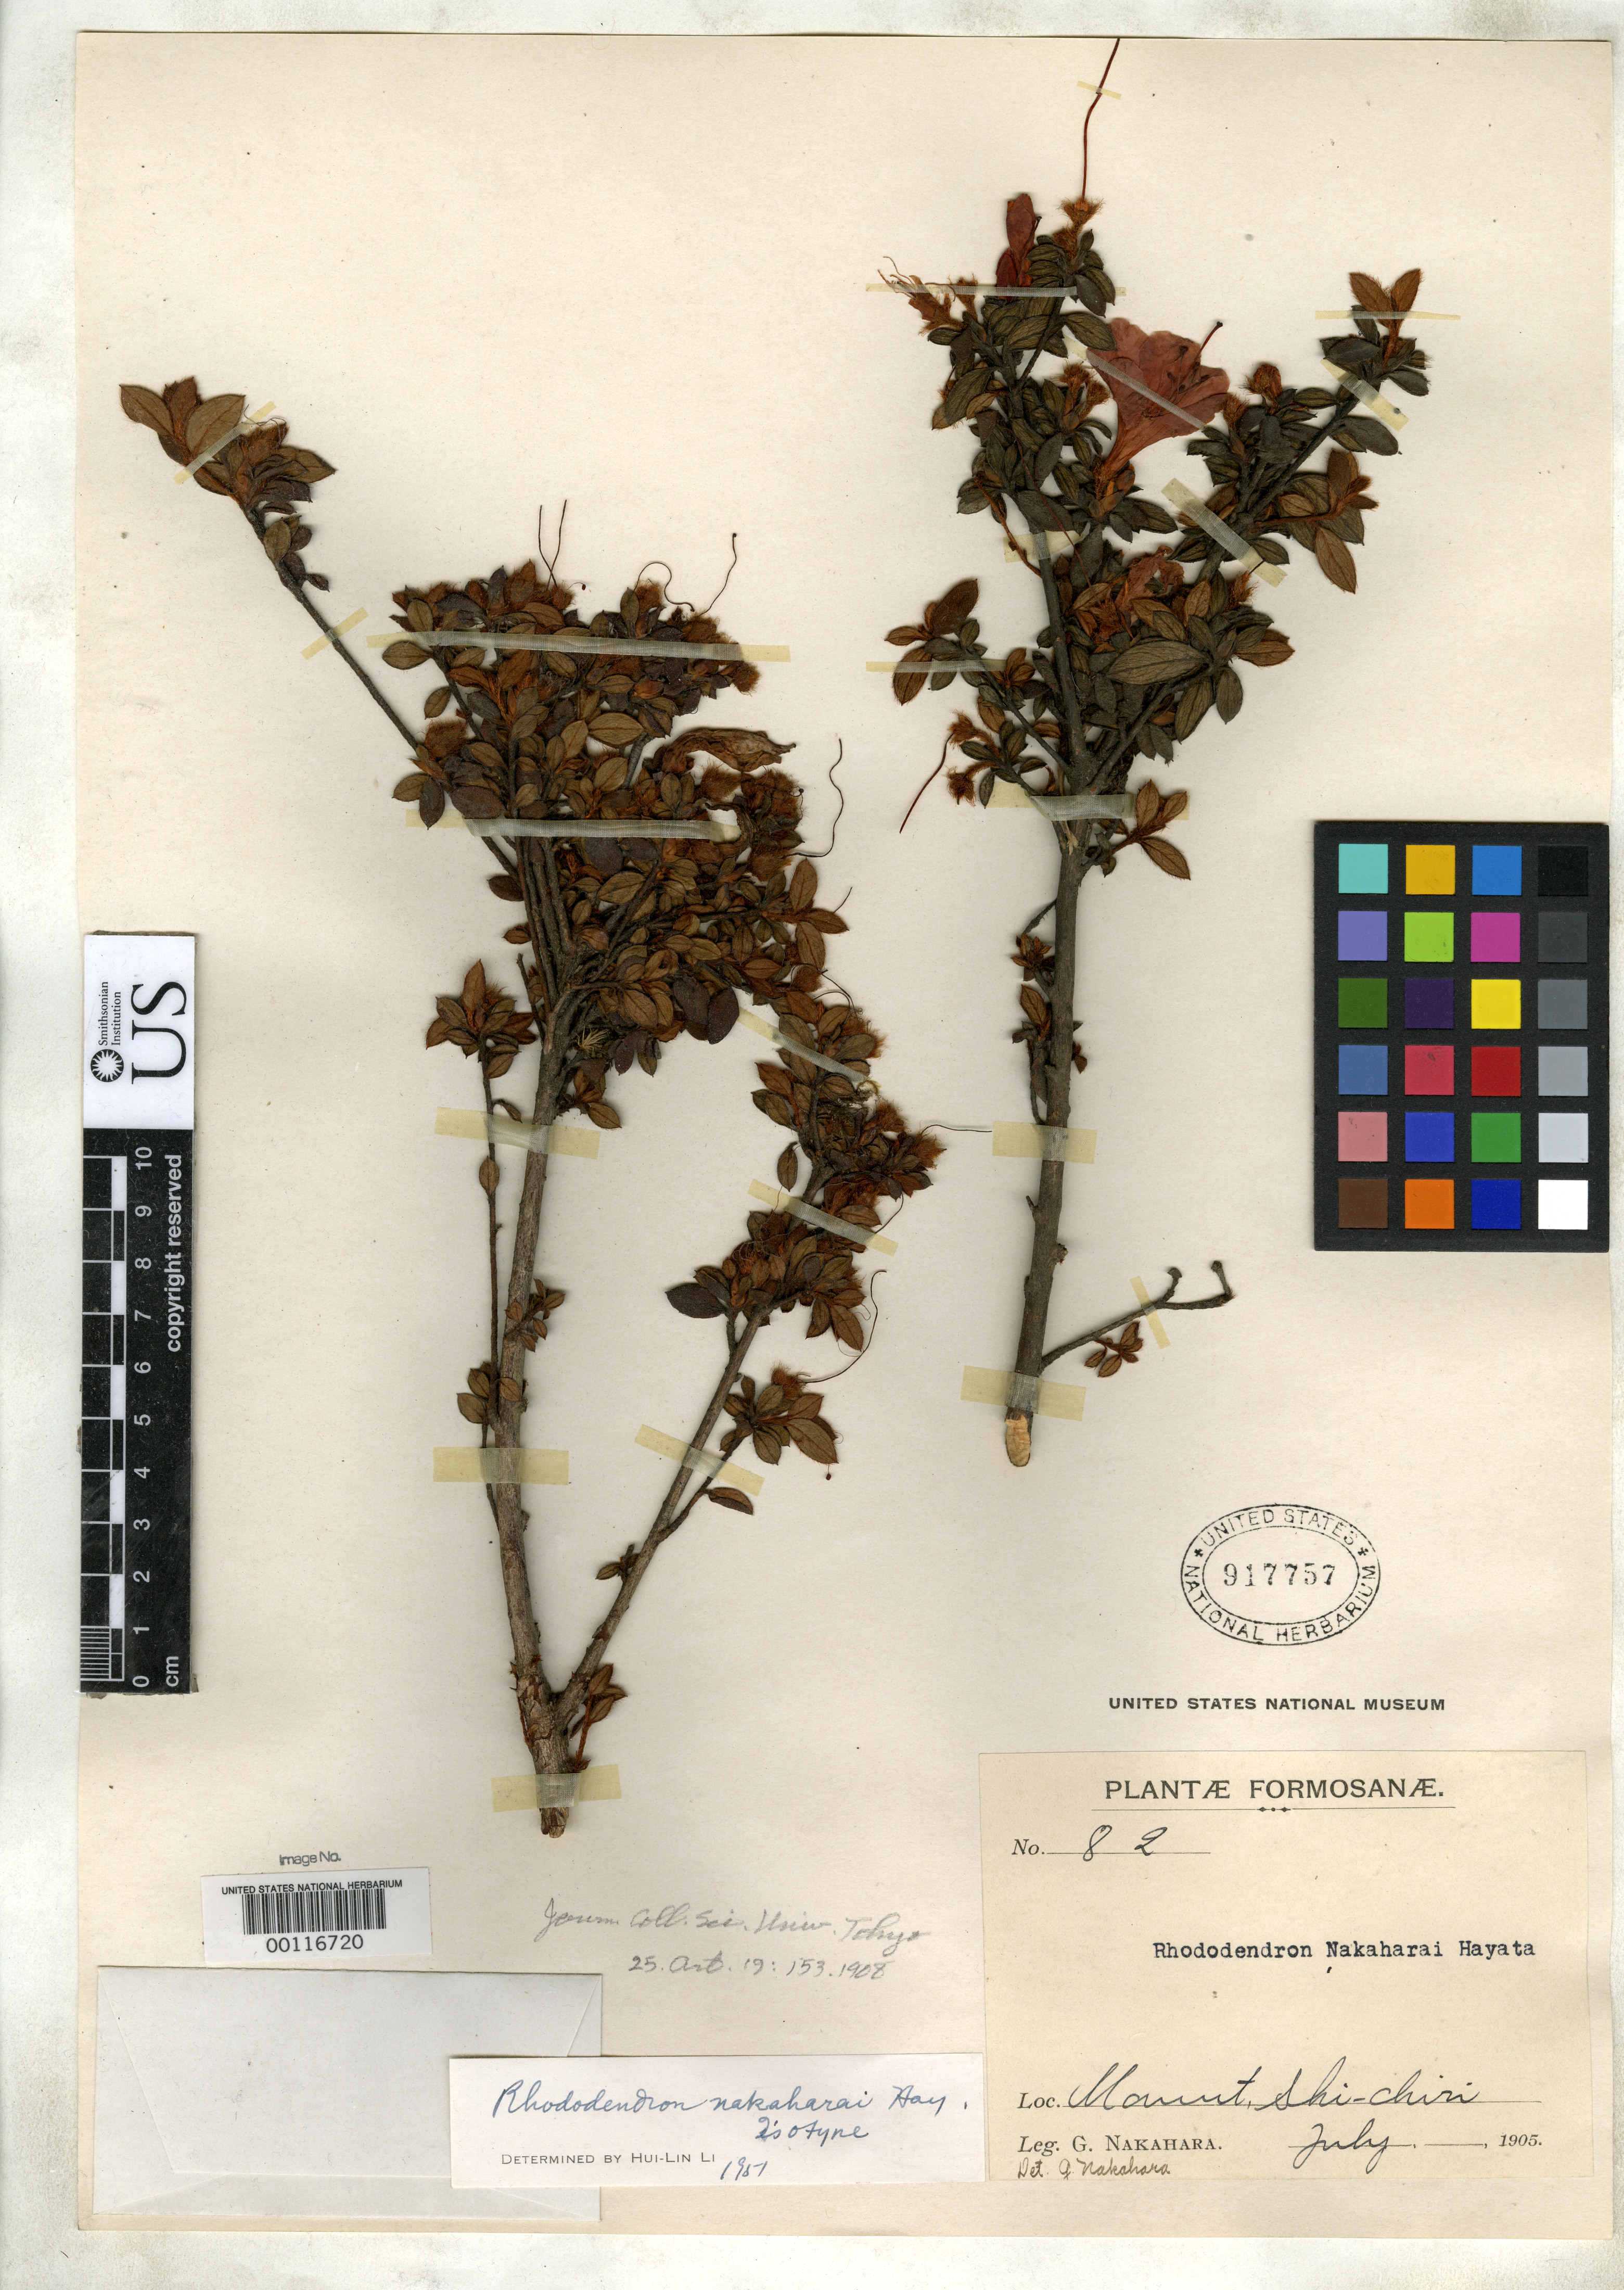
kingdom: Plantae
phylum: Tracheophyta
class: Magnoliopsida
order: Ericales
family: Ericaceae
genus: Rhododendron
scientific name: Rhododendron nakaharae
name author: Hayata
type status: Isotype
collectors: G. Nakahara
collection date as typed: Jul 1905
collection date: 1905-07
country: Taiwan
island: Taiwan [Formosa]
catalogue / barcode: US 917757